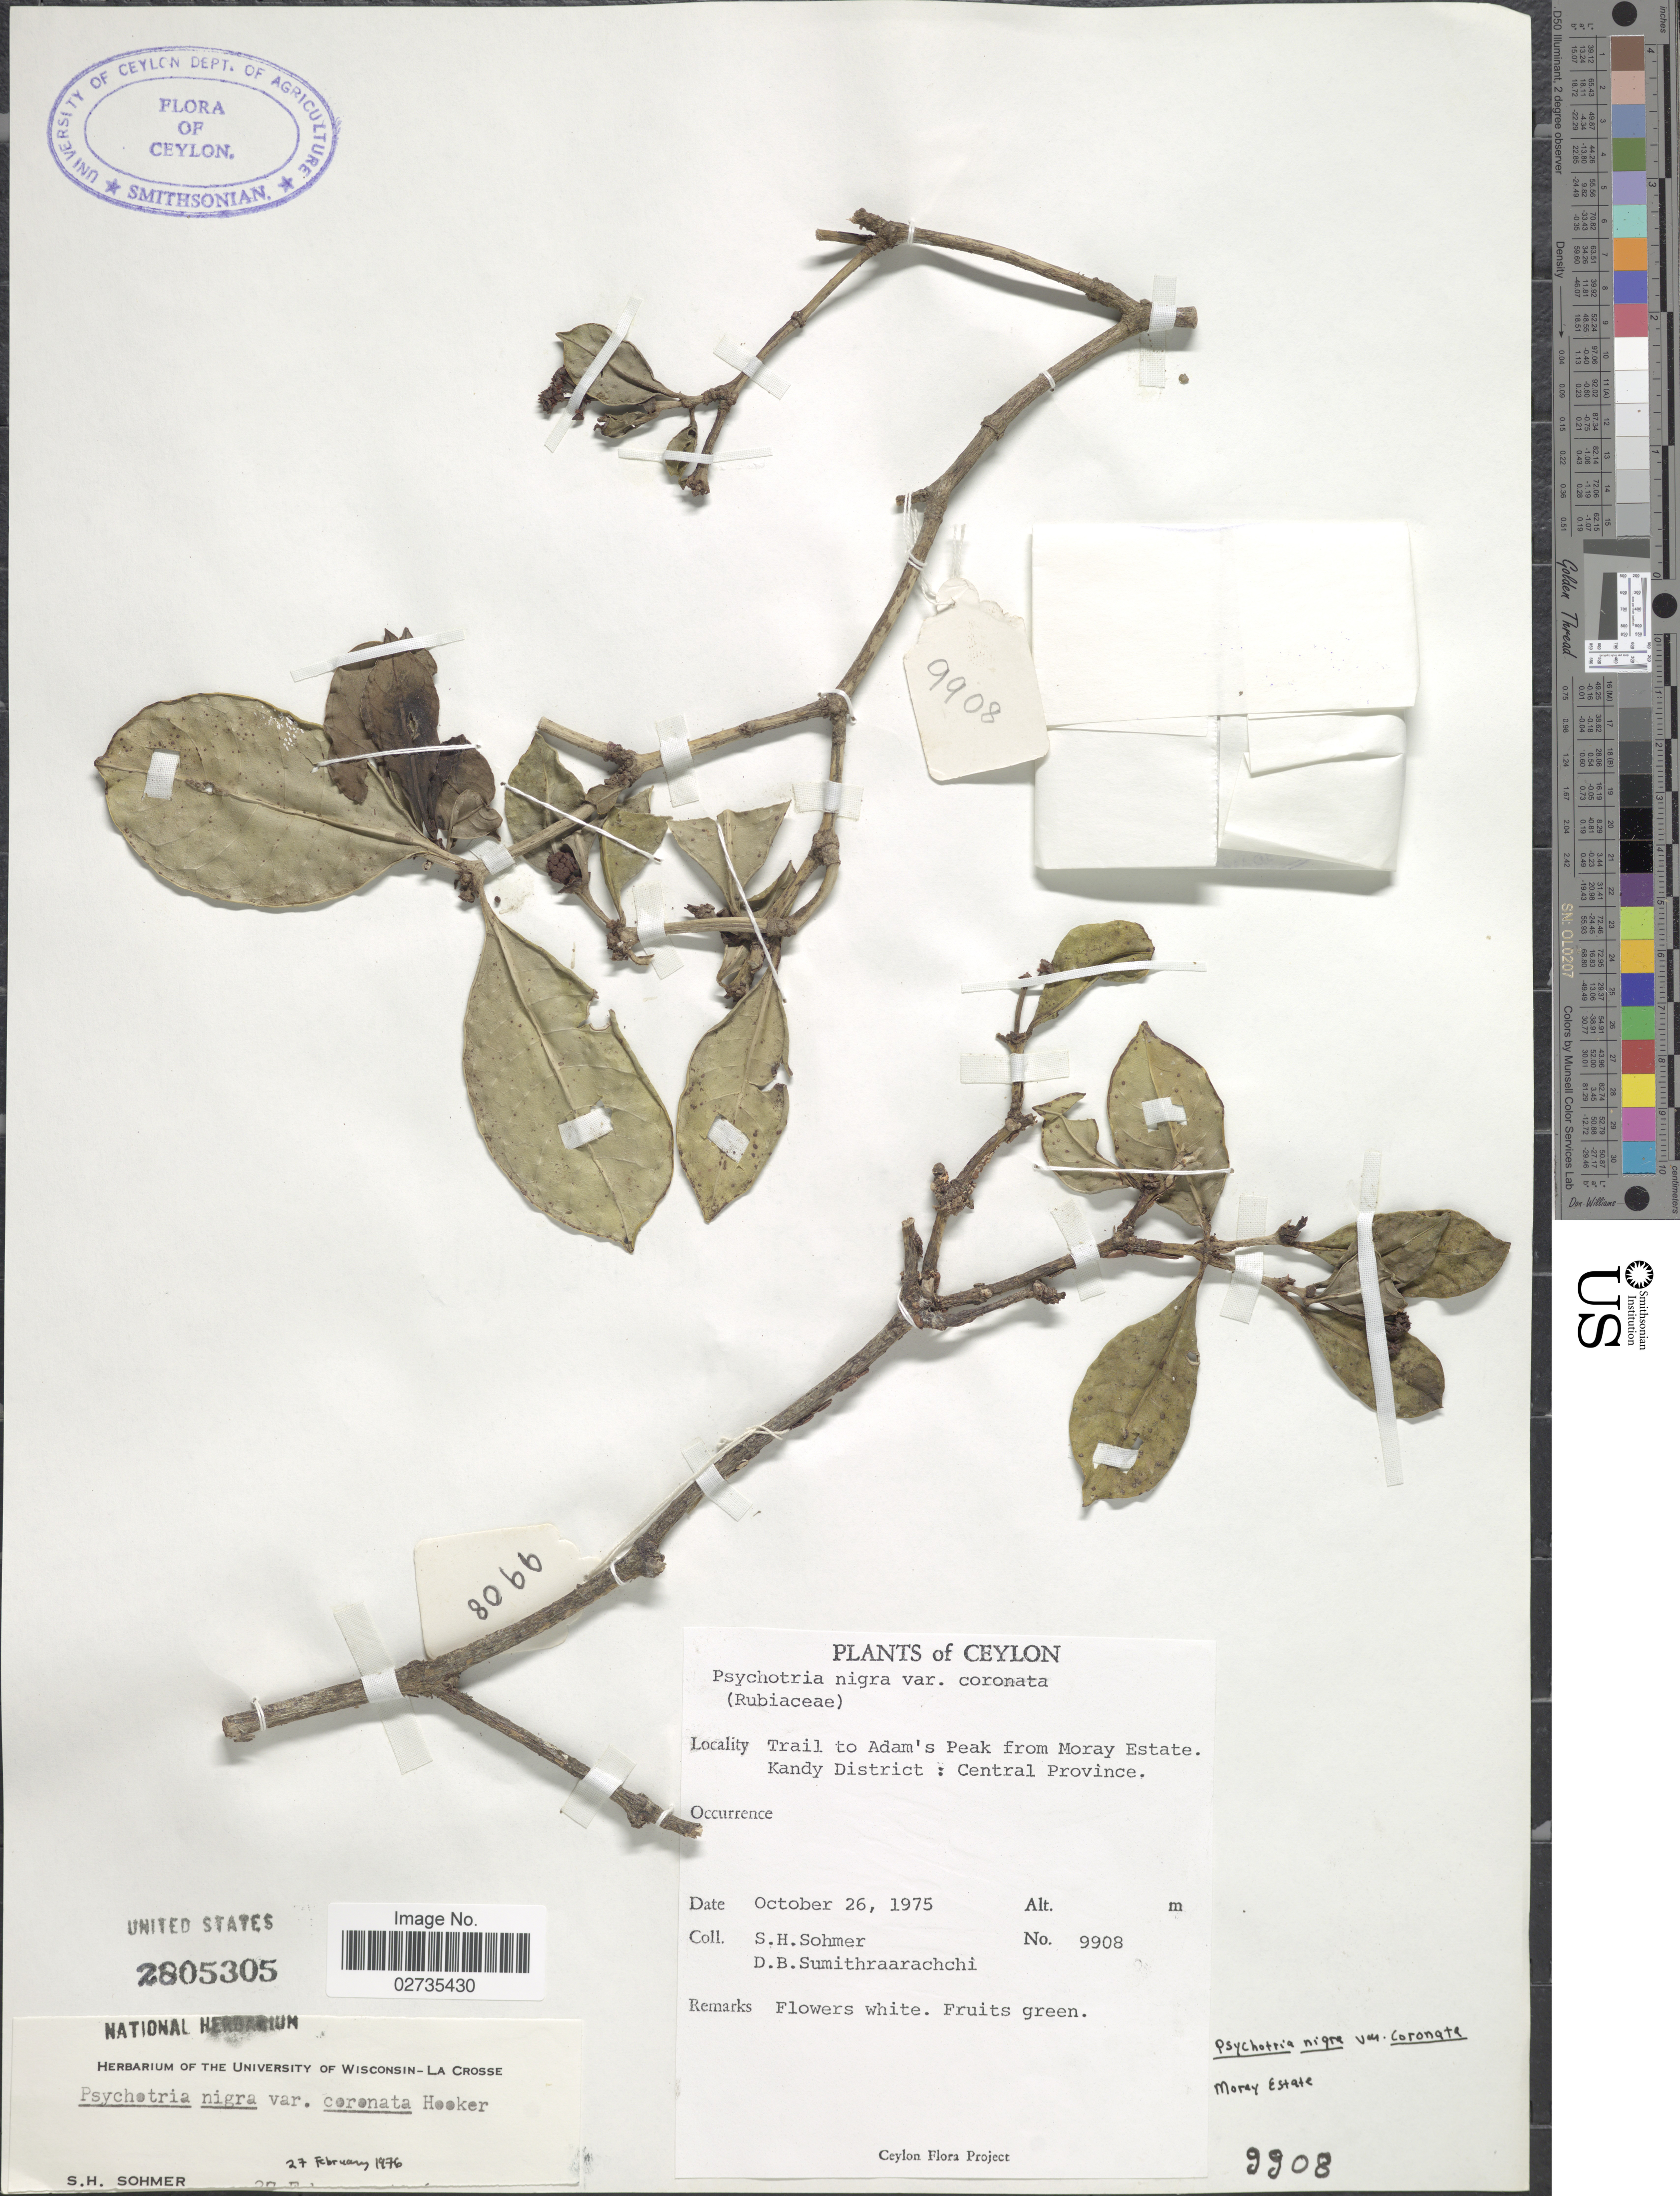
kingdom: Plantae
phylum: Tracheophyta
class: Magnoliopsida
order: Gentianales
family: Rubiaceae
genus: Psychotria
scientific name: Psychotria nigra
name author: (Gaertn.) Alston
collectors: S. H. Sohmer & D. B. Sumithraarachchi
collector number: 9908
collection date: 1975-10-26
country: Sri Lanka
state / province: Central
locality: Ceylon. Trail to Adam's Peak from Moray Estate. Kandy District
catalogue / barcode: US 2805305